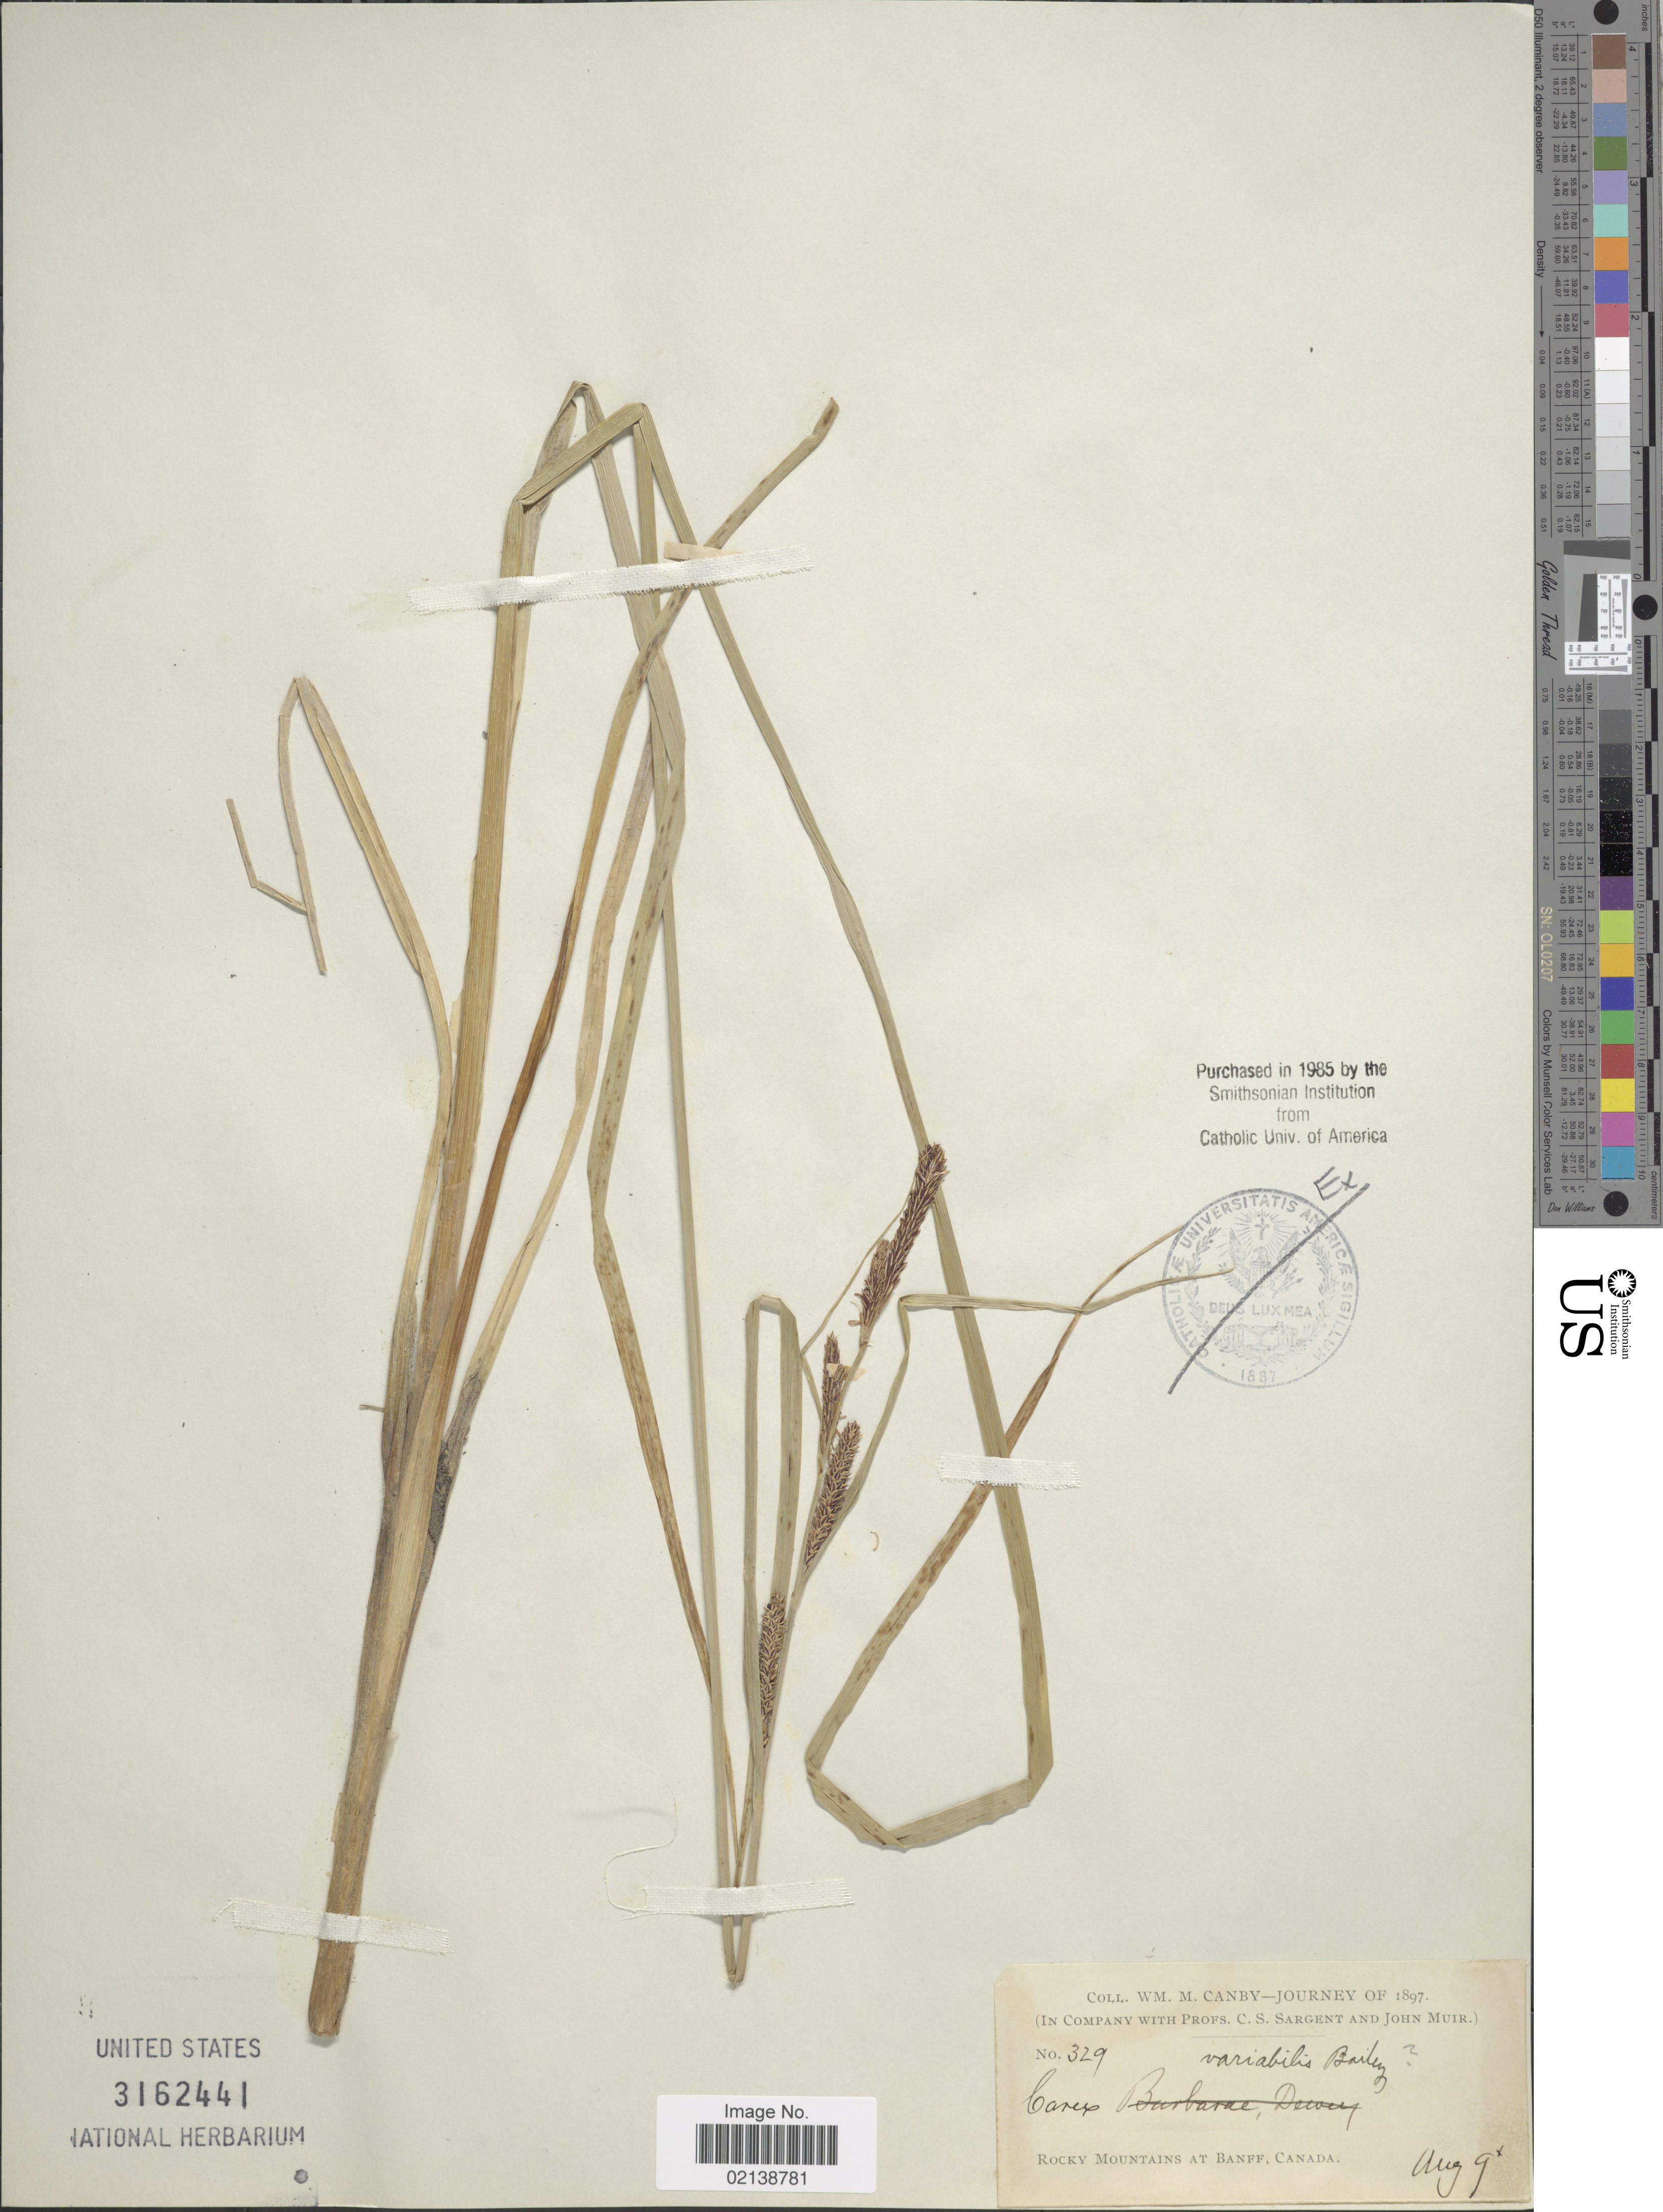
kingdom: Plantae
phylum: Tracheophyta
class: Liliopsida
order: Poales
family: Cyperaceae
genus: Carex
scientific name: Carex aquatilis var. aquatilis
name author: Wahlenb.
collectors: W. M. Canby, C. S. Sargent & J. Muir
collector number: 329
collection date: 1897-08-09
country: Canada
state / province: Alberta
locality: Rocky Mountains at Banff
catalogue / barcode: US 3162441